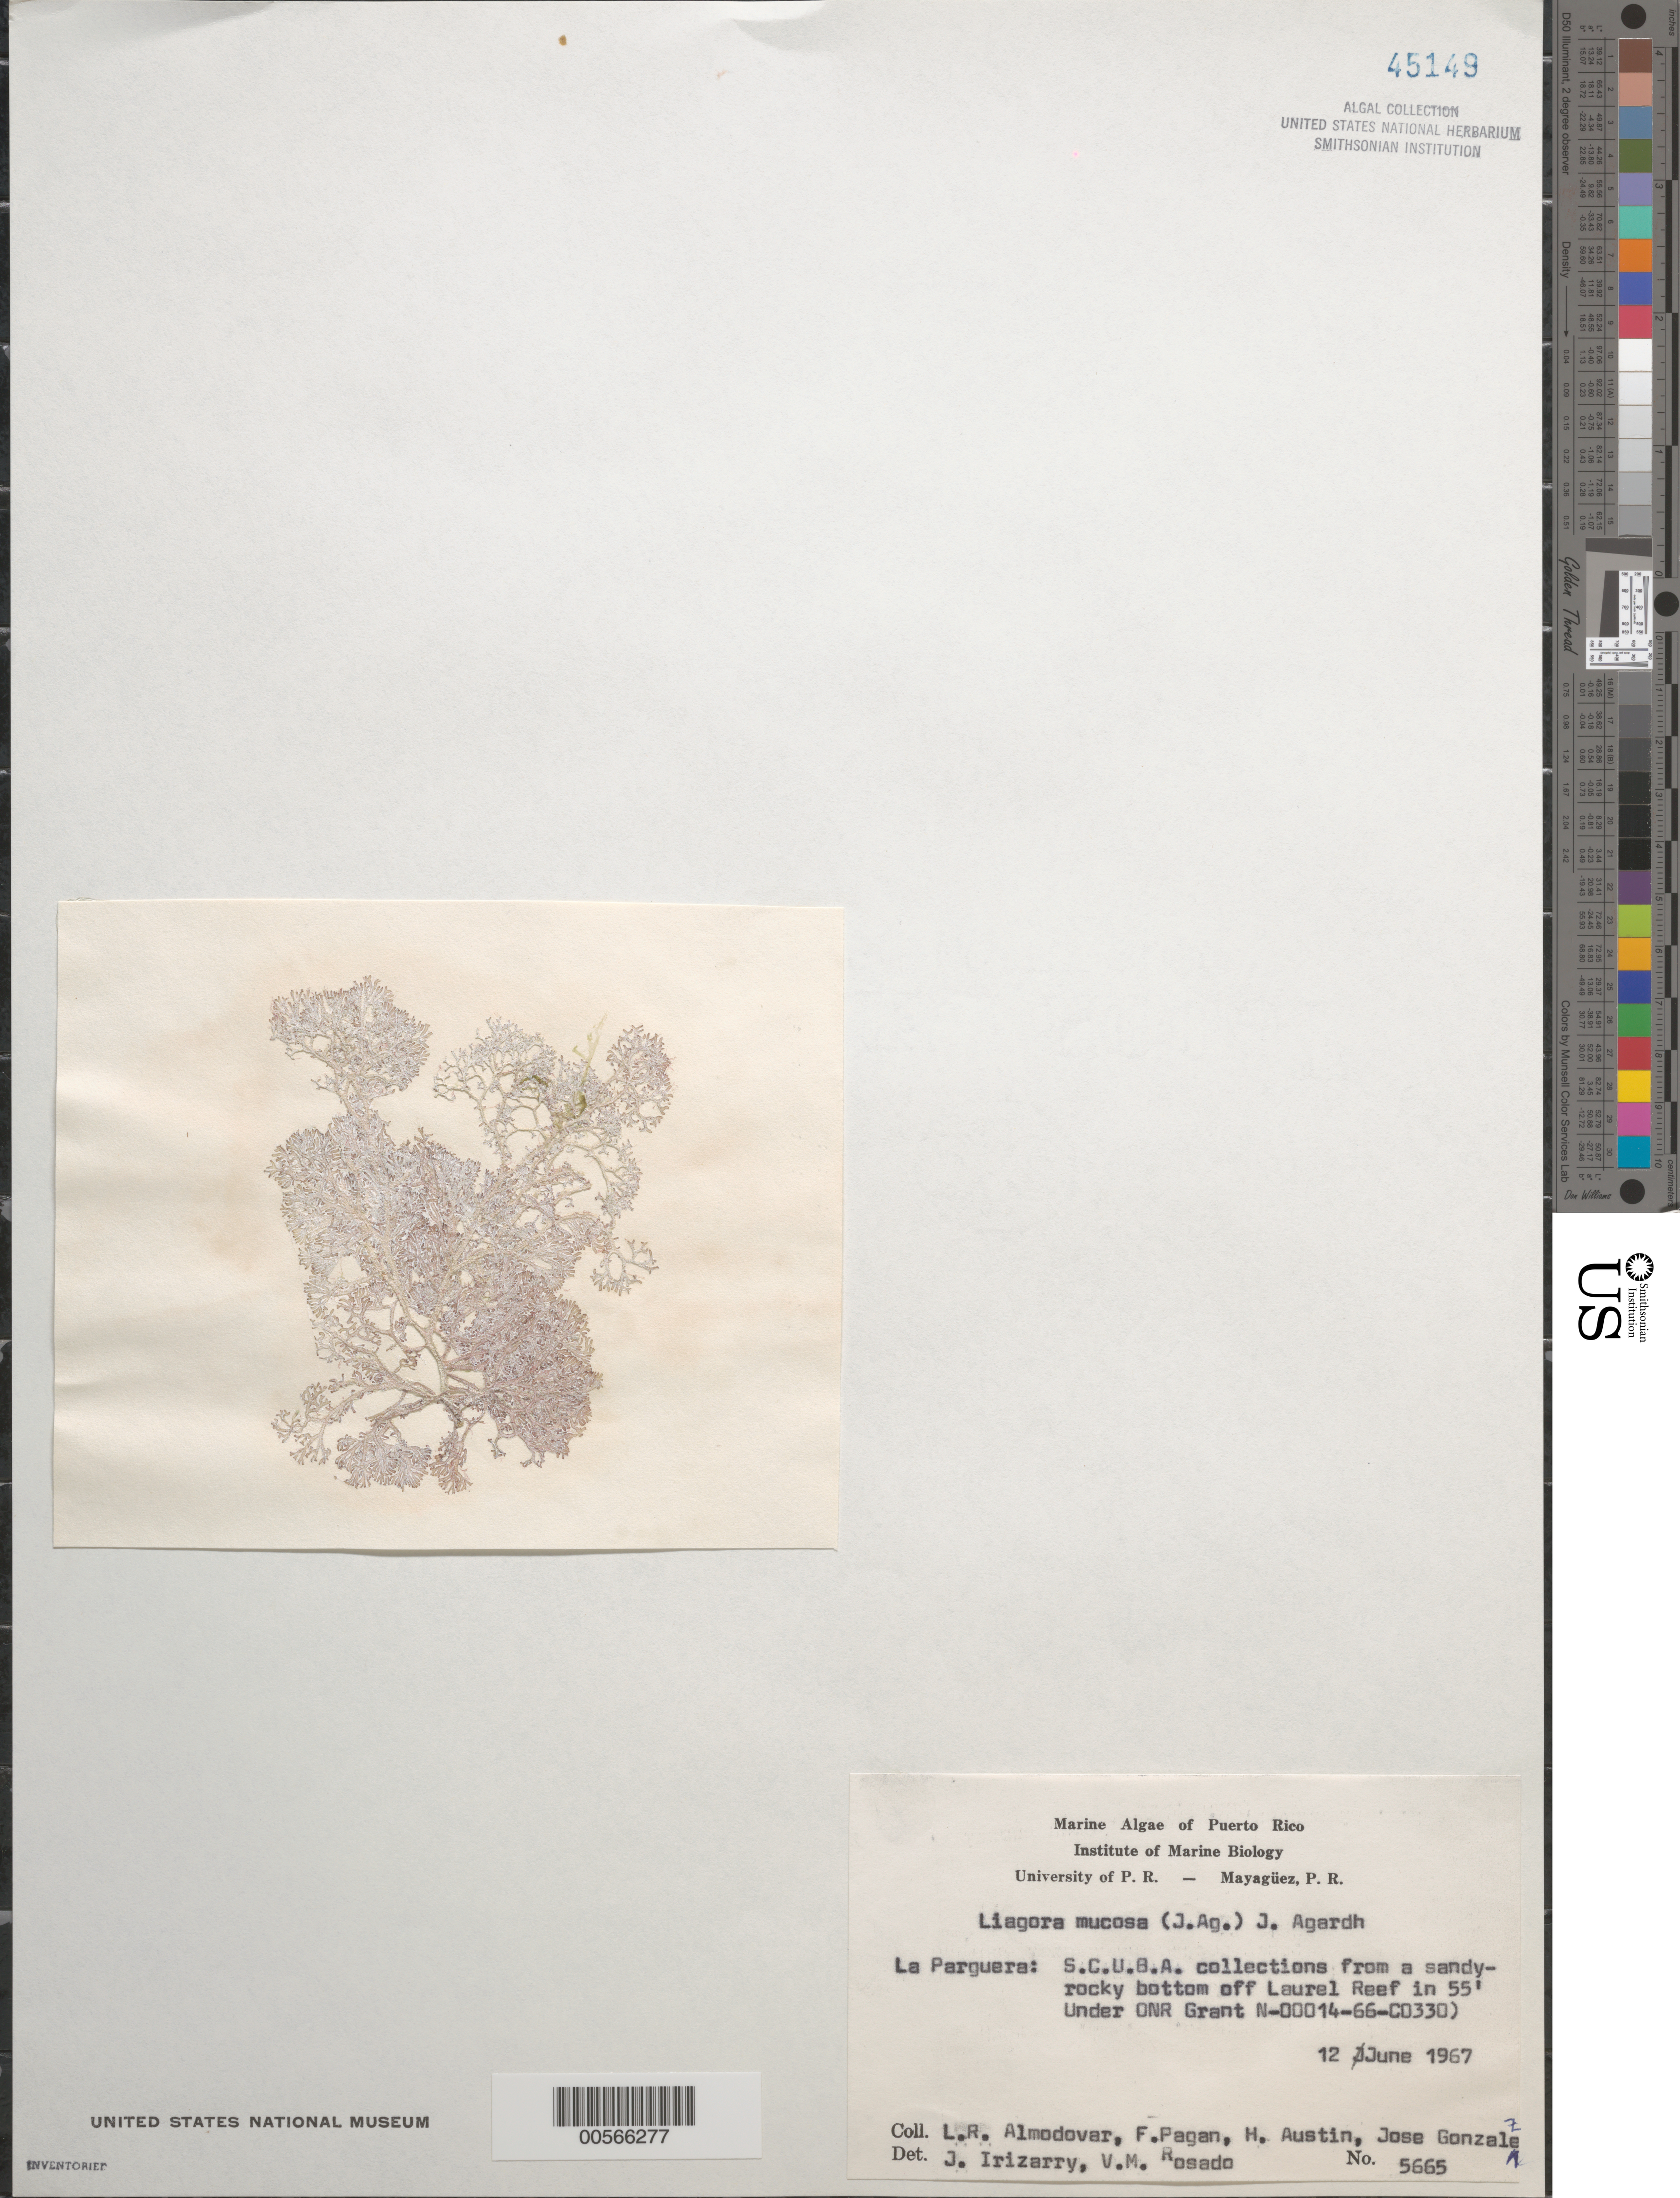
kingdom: Plantae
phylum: Rhodophyta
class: Florideophyceae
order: Nemaliales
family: Liagoraceae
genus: Gloiocallis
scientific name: Gloiocallis dendroidea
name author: (P. Crouan & H. Crouan) S.-M. Lin et al.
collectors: L. Almodovar, F. Pagan, H. Austin, J. Gonzalez, J. Irizarry & V. Rosado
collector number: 5665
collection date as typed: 12 Jun 1967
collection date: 1967-06-12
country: Puerto Rico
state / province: Lajas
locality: La Parguera, off Laurel Reef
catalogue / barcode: US 45149